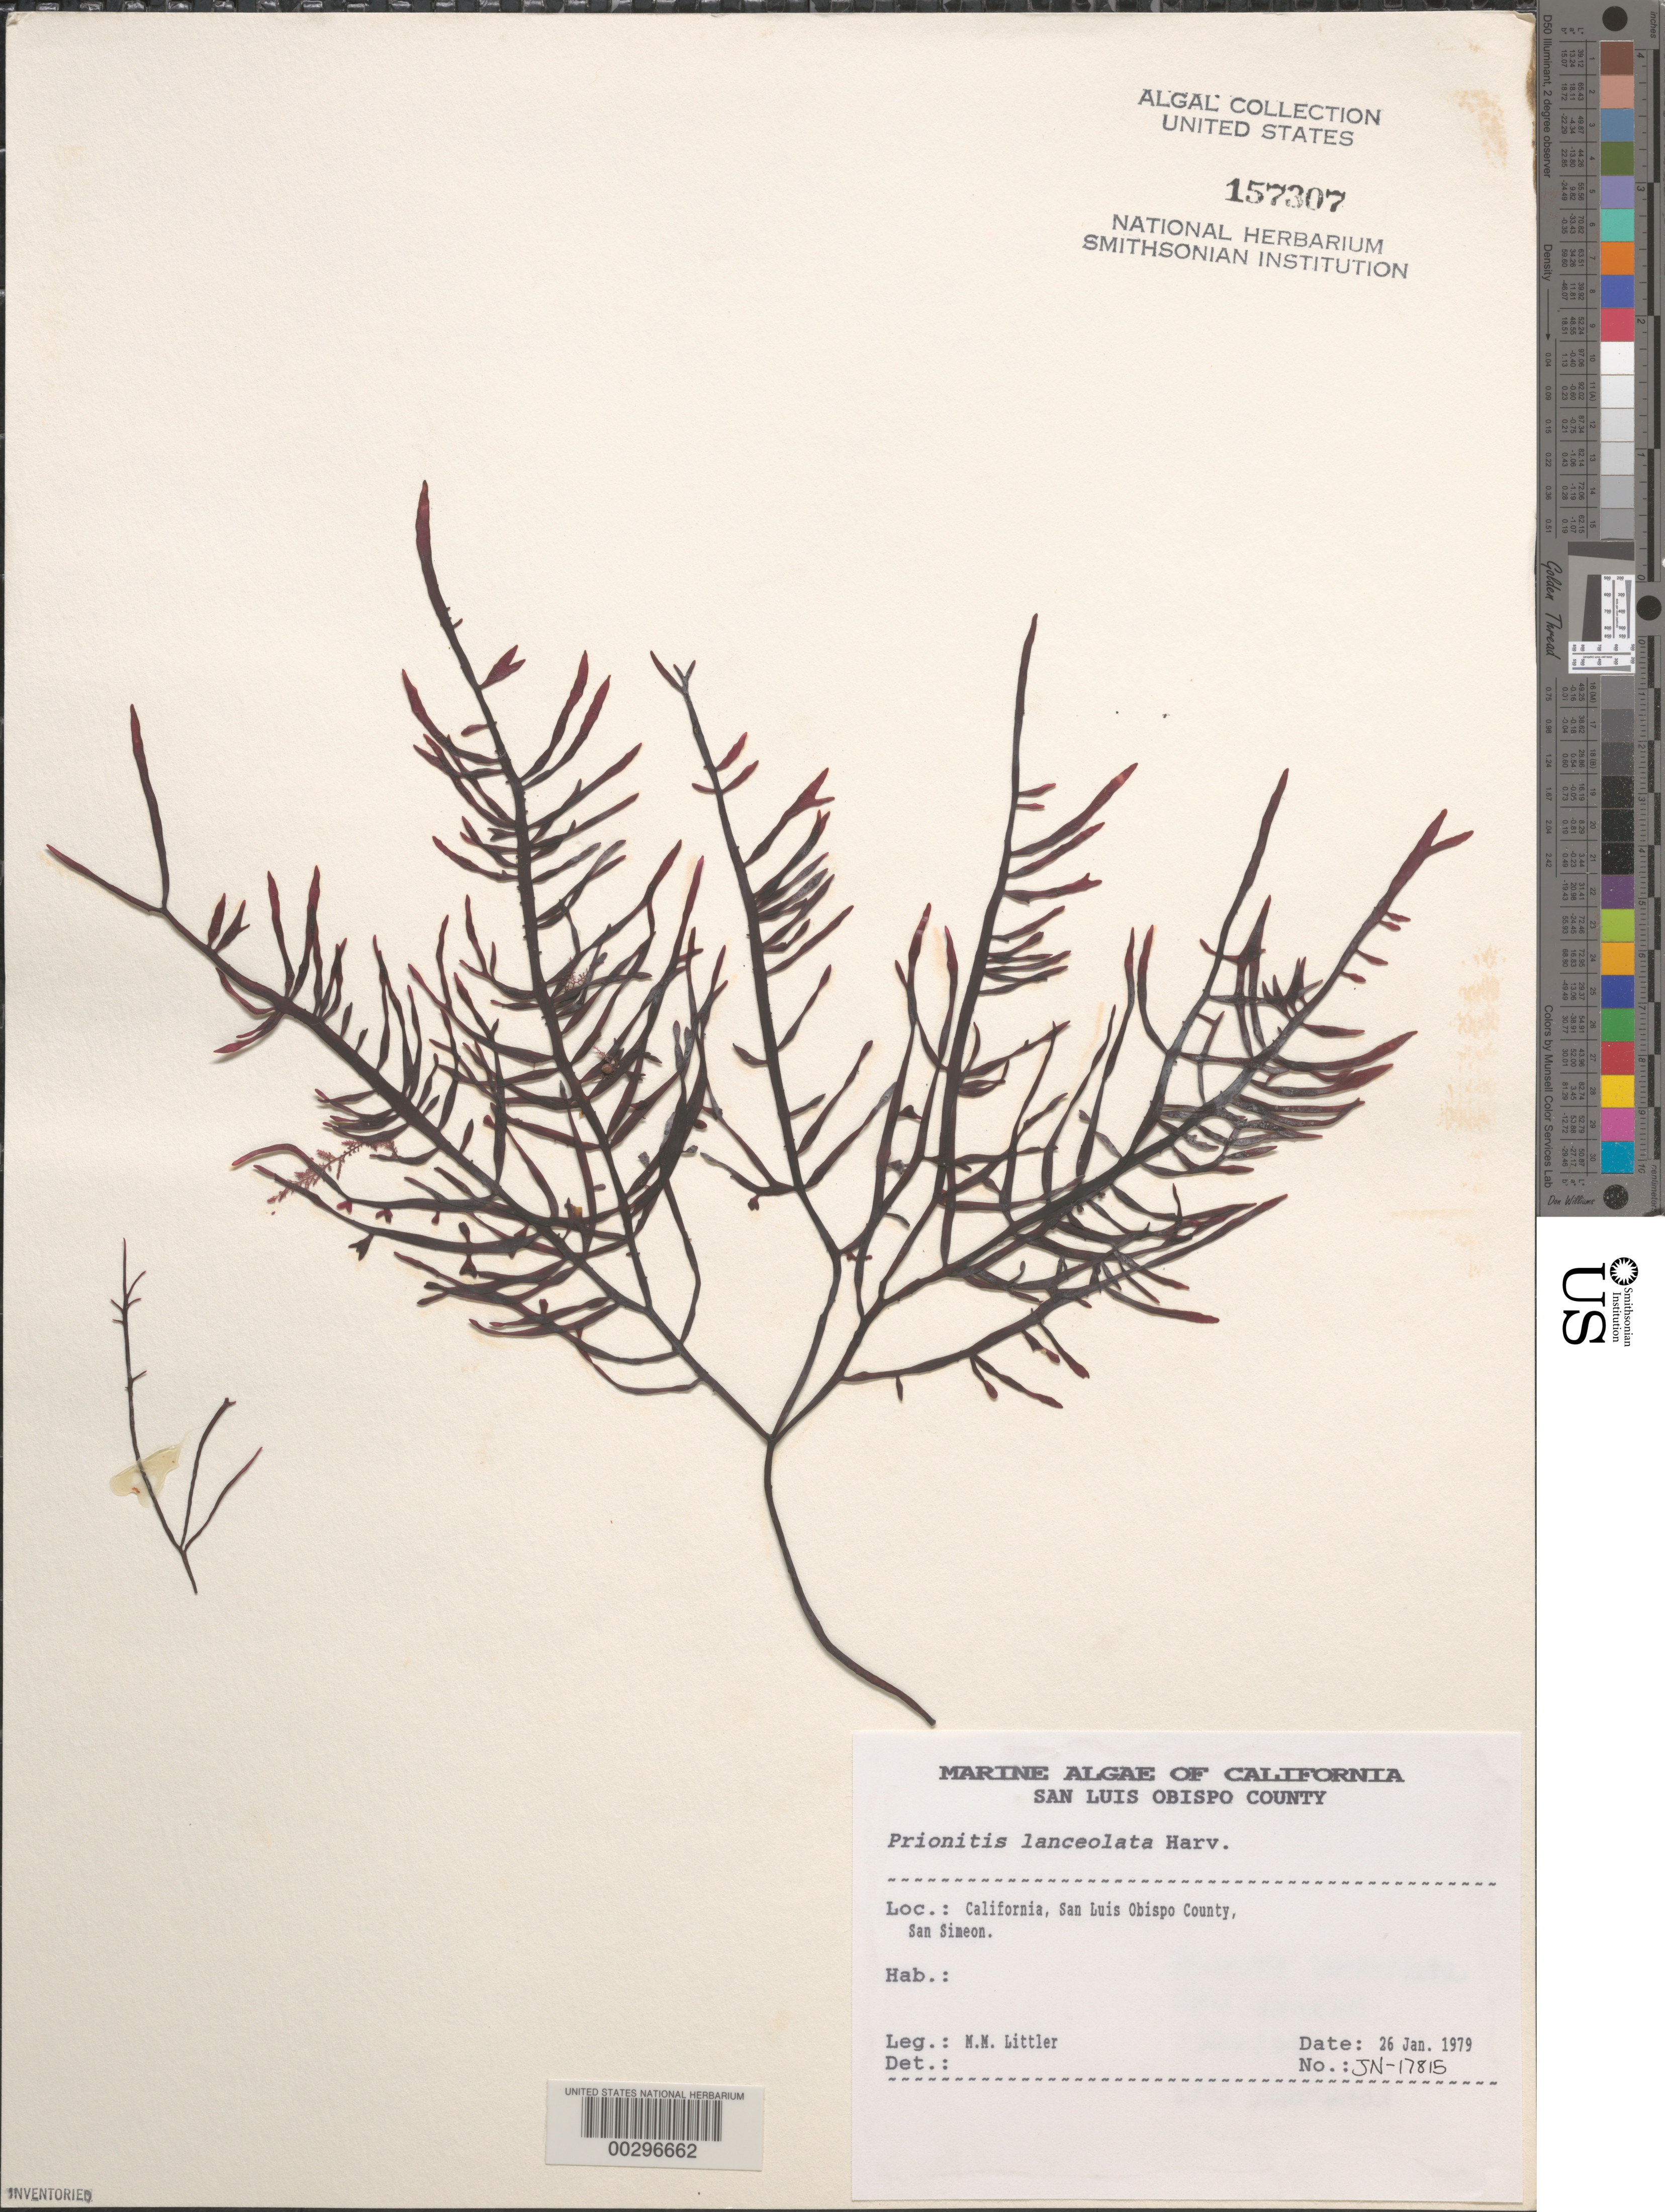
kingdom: Plantae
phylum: Rhodophyta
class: Florideophyceae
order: Cryptonemiales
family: Cryptonemiaceae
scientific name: Prionitis lanceolata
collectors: M. M. Littler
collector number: Jn-17815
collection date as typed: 26 Jan 1979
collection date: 1979-01-26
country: United States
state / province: California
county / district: San Luis Obispo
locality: San Simeon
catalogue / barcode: US 157307